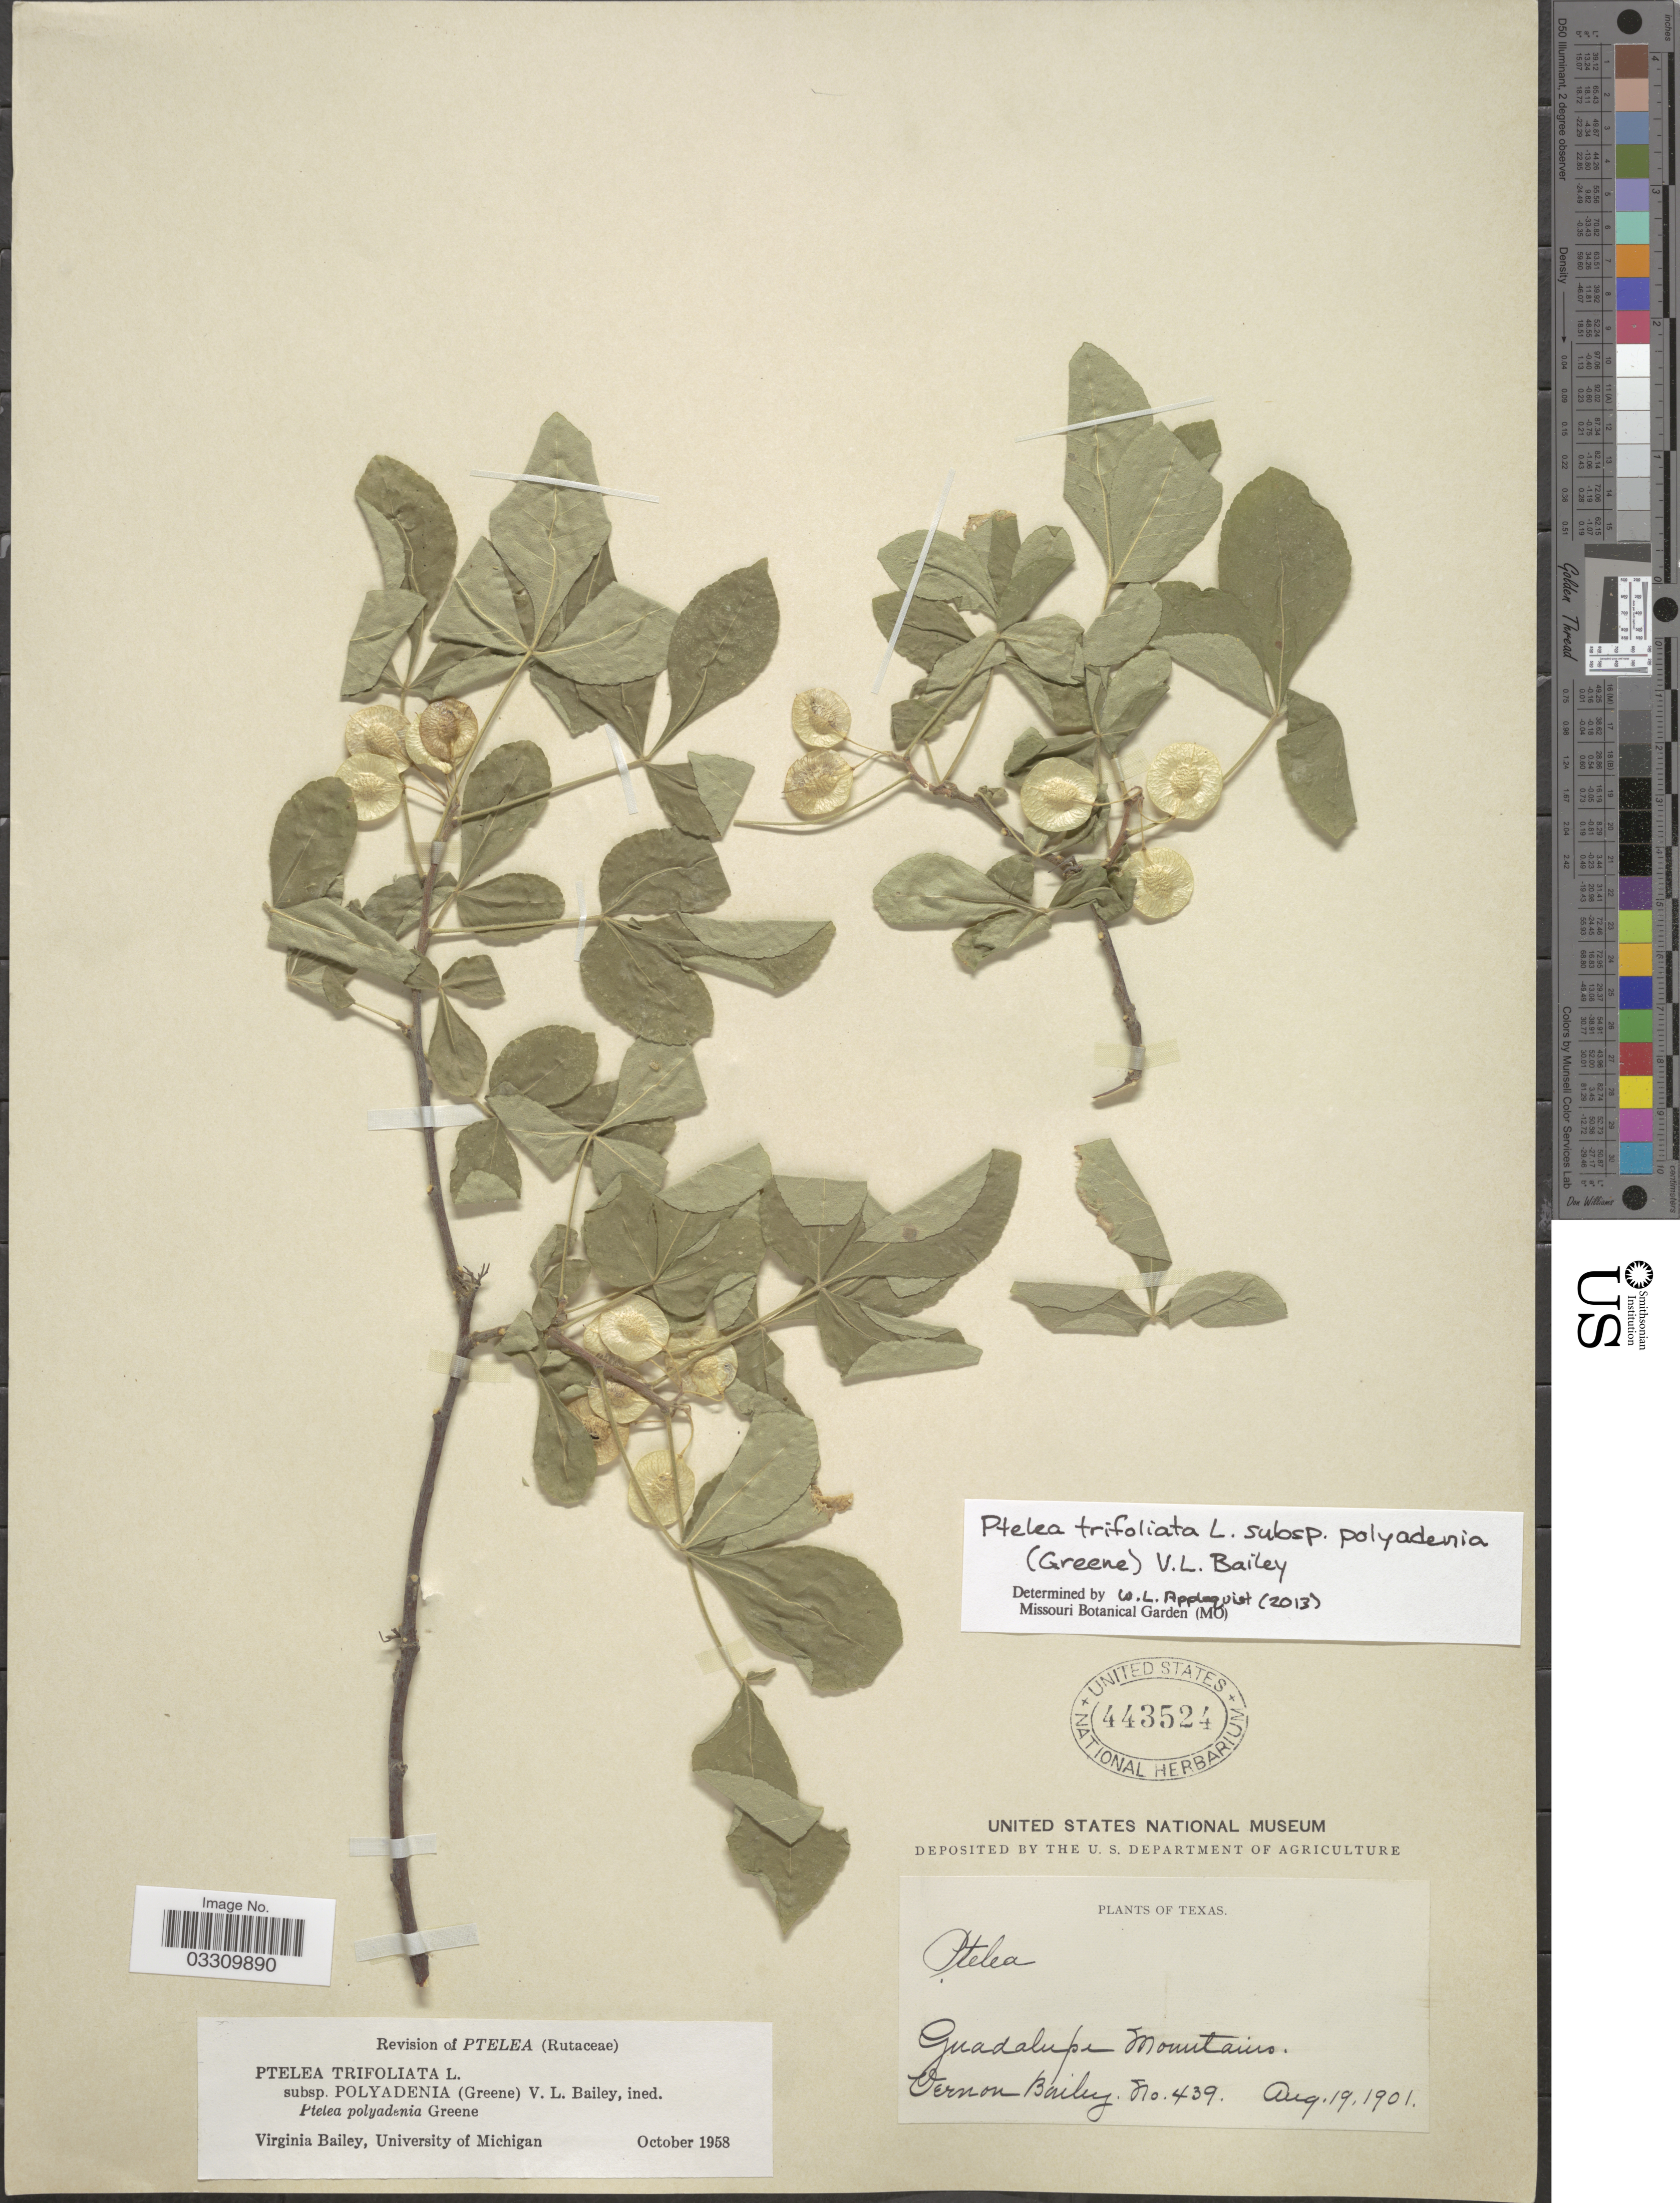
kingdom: Plantae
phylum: Tracheophyta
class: Magnoliopsida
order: Sapindales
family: Rutaceae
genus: Ptelea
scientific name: Ptelea trifoliata subsp. polyadenia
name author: (Greene) V. L. Bailey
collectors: V. O. Bailey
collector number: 439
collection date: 1901-08-19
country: United States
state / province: Texas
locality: Guadalupe Mountains.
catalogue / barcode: US 443524